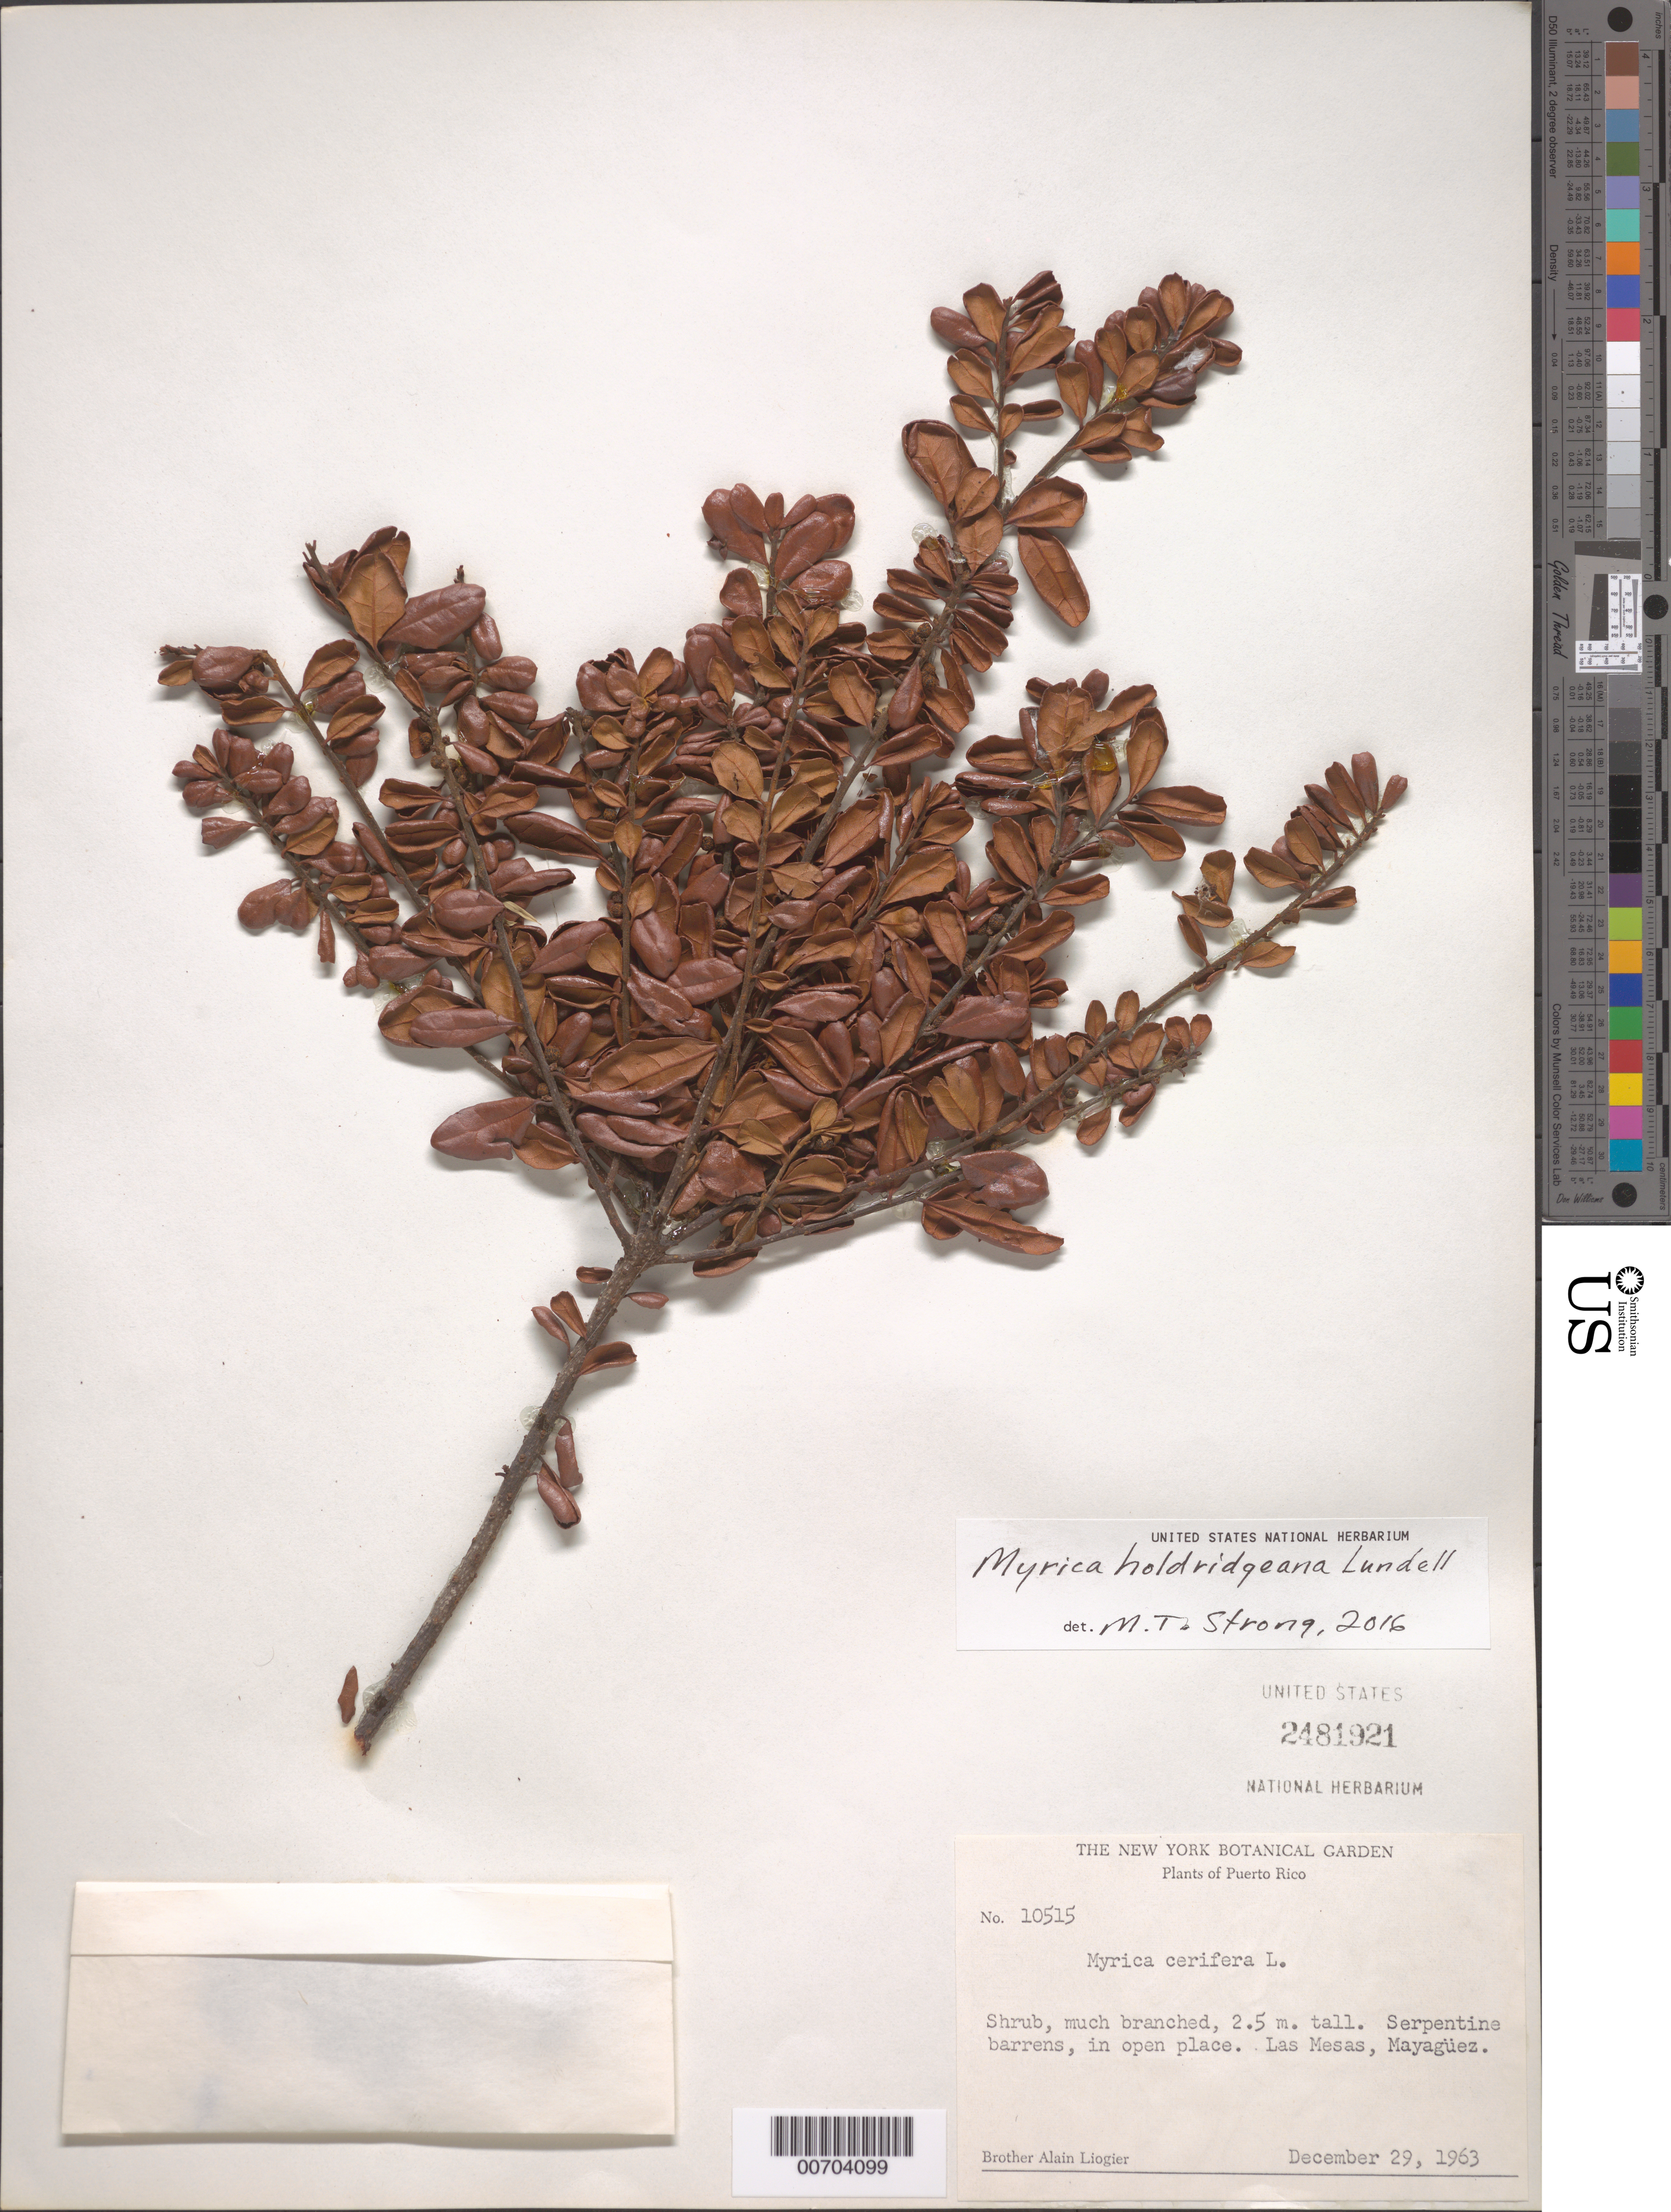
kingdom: Plantae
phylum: Tracheophyta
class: Magnoliopsida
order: Fagales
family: Myricaceae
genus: Morella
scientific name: Morella holdridgeana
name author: (Lundell) Wilbur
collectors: A. H. Liogier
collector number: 10515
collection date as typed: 29 Dec 1963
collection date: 1963-12-29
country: Puerto Rico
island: Greater Antilles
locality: Las Mesas, Mayagüez.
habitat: Serpentine barrens, in open place.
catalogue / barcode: US 2481921